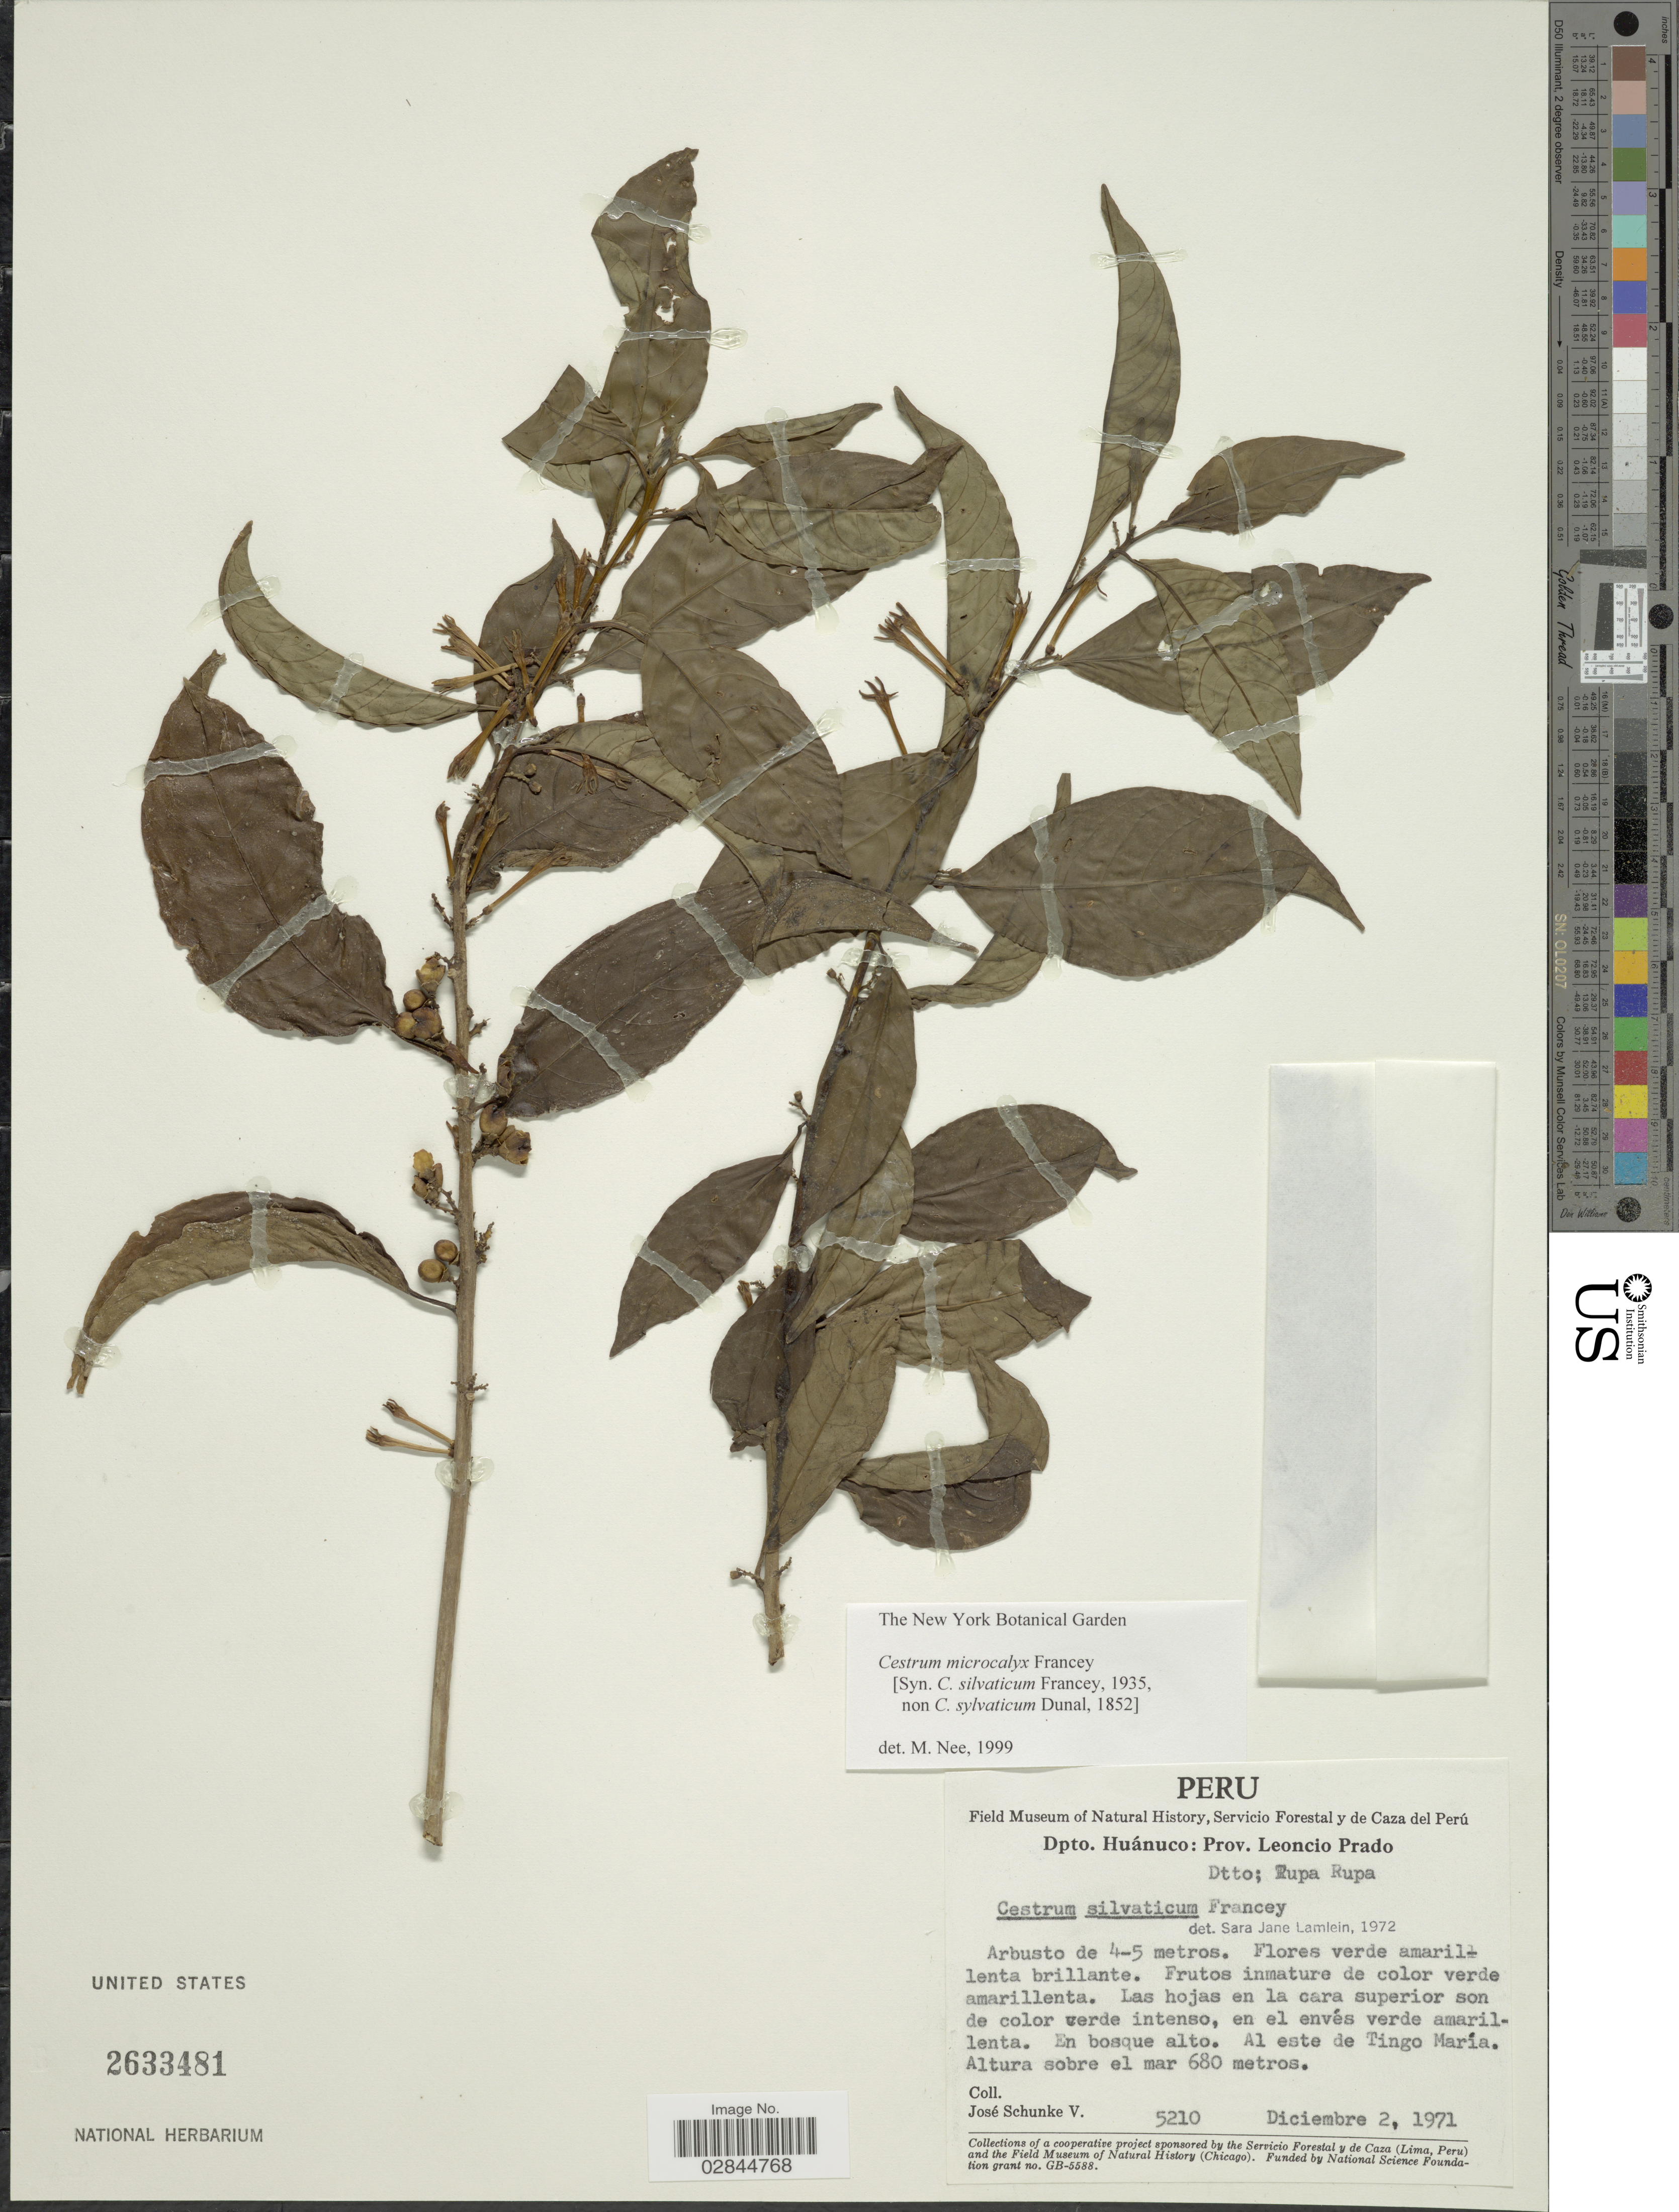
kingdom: Plantae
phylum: Tracheophyta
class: Magnoliopsida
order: Solanales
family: Solanaceae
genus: Cestrum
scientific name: Cestrum microcalyx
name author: Francey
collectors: J. Schunke Vigo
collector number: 5210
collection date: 1971-12-02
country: Peru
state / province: Huánuco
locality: Dpto. Huánuco: Prov. Leoncio Prado. Dtto; Tupa Rupa. Al este de Tingo María.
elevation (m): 680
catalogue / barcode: US 2633481